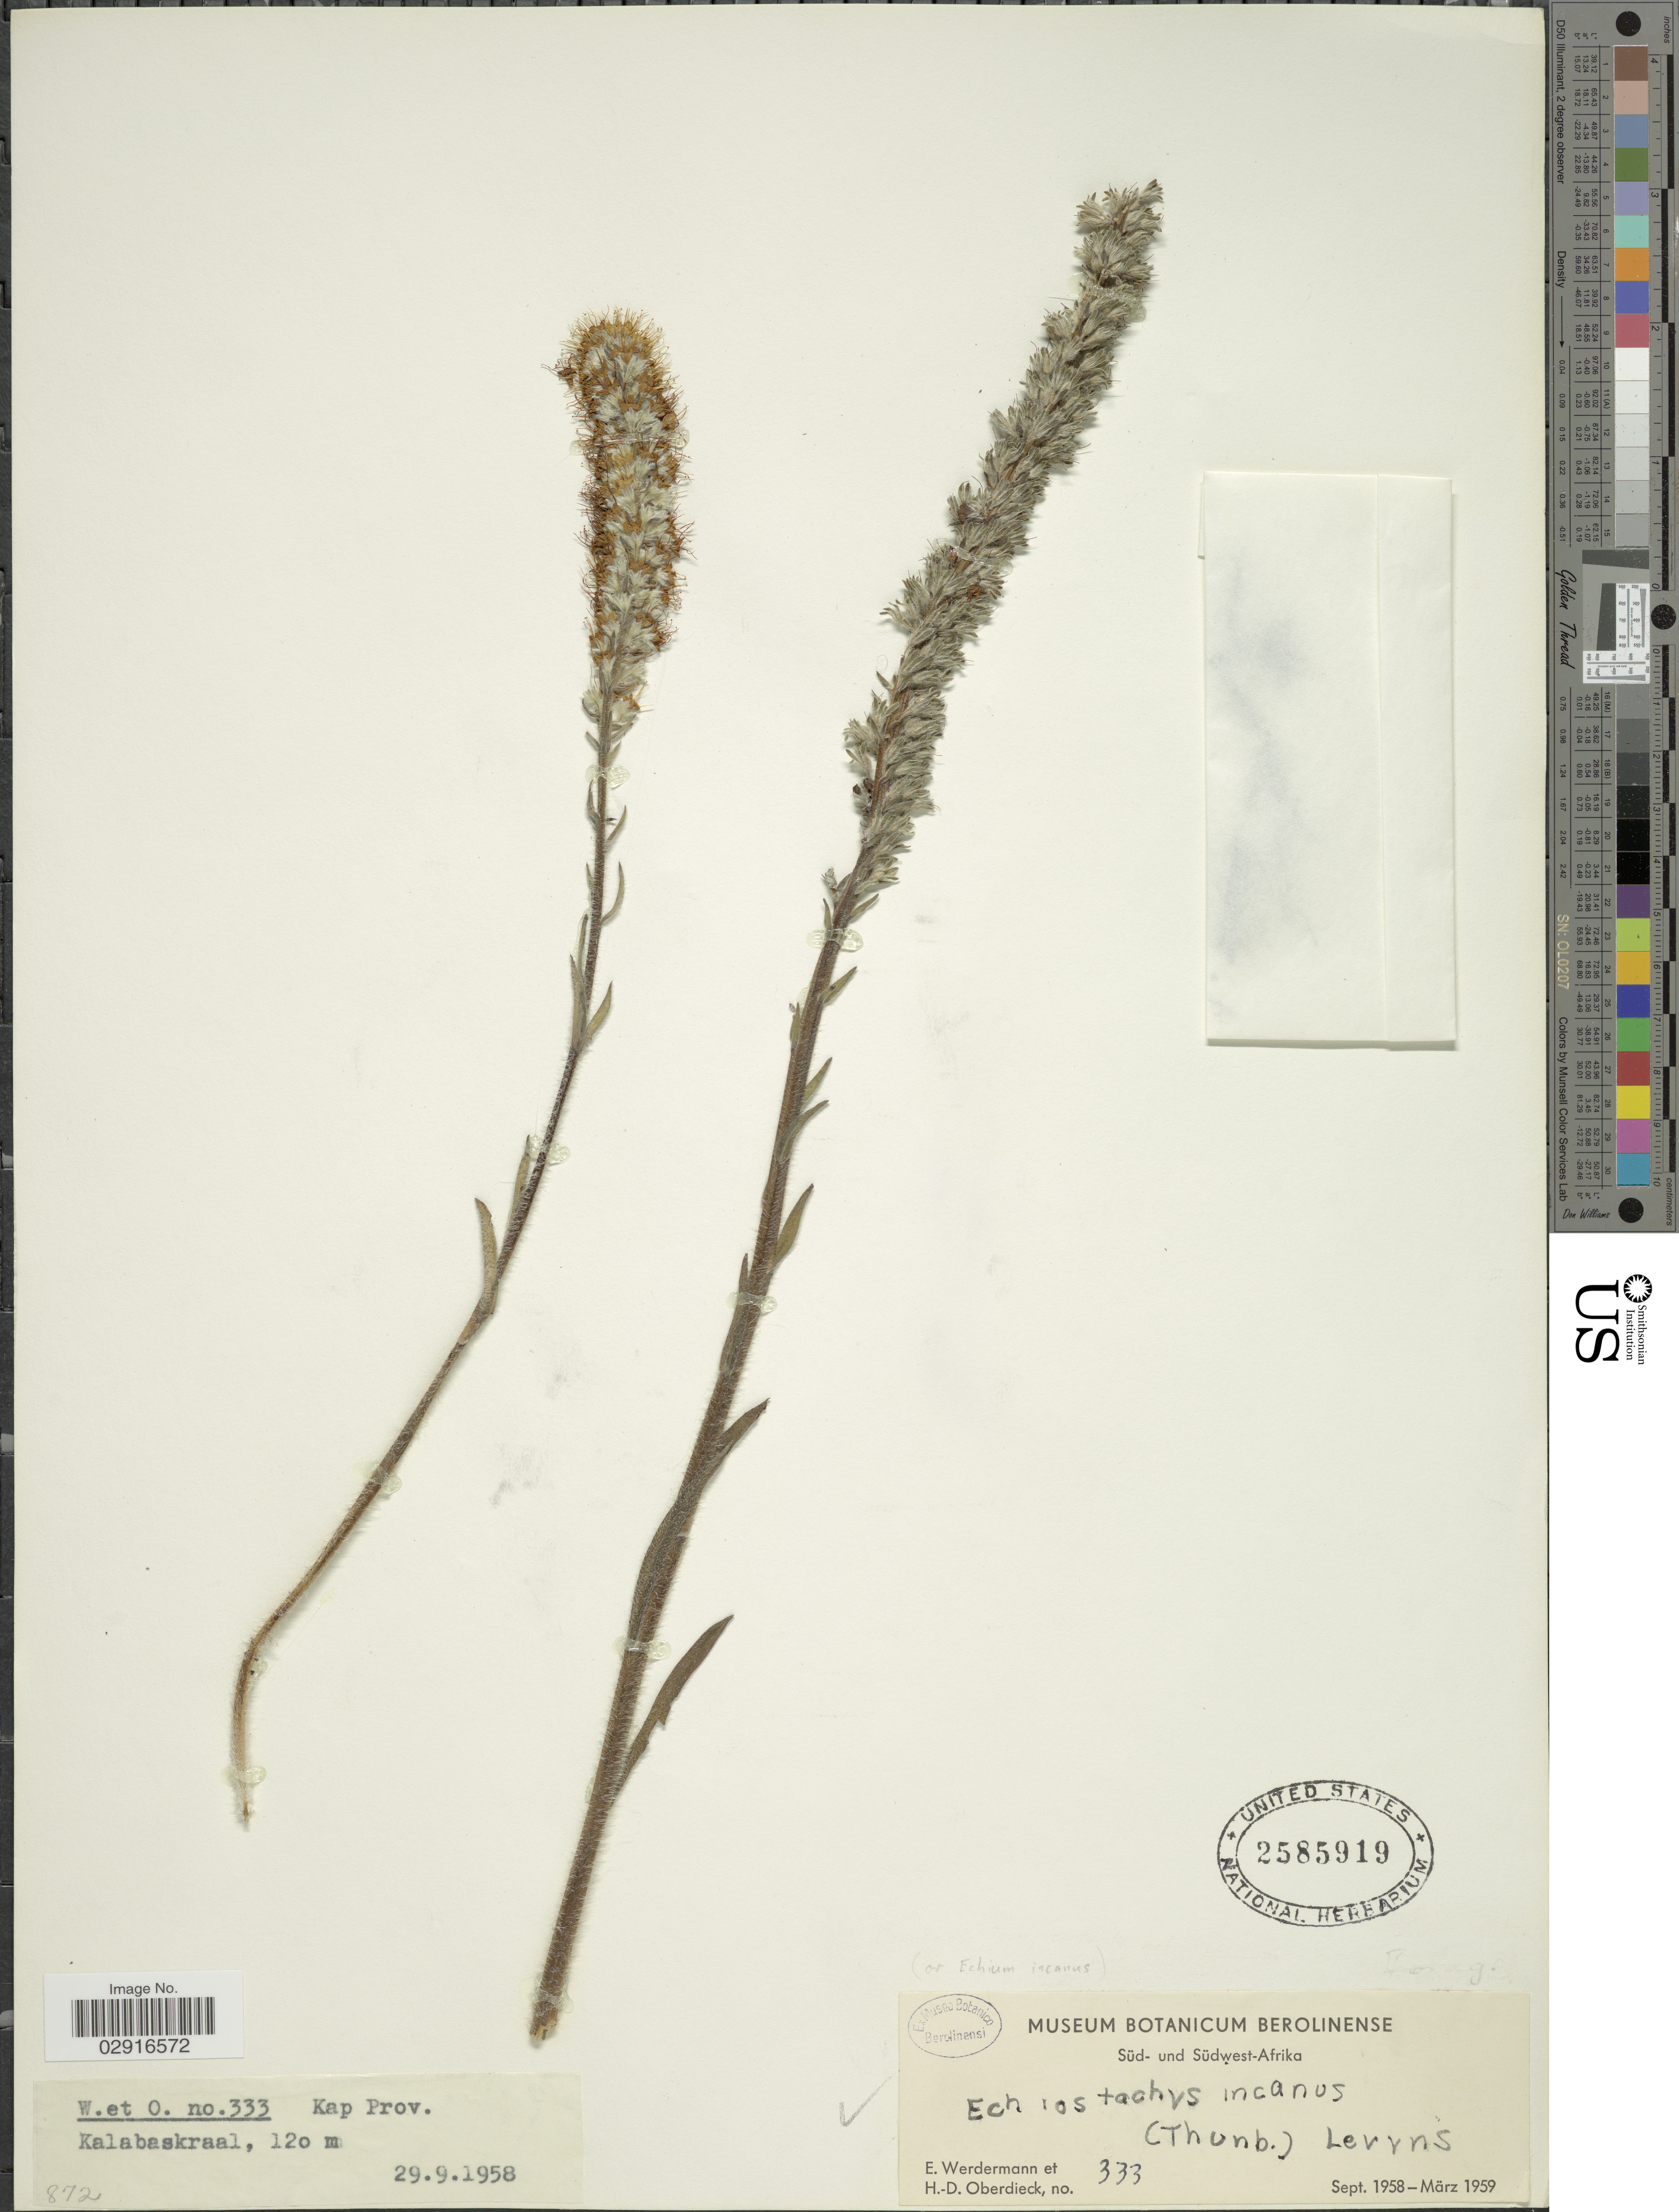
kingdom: Plantae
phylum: Tracheophyta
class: Magnoliopsida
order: Boraginales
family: Boraginaceae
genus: Echiostachys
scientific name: Echiostachys incanus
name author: (Thunb.) Levyns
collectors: E. Werdermann & H. Oberdieck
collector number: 333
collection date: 1958-09-29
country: South Africa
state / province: Western Cape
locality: Kap Prov. Kalabaskraal. Süd-Afrika.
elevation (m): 120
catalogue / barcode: US 2585919